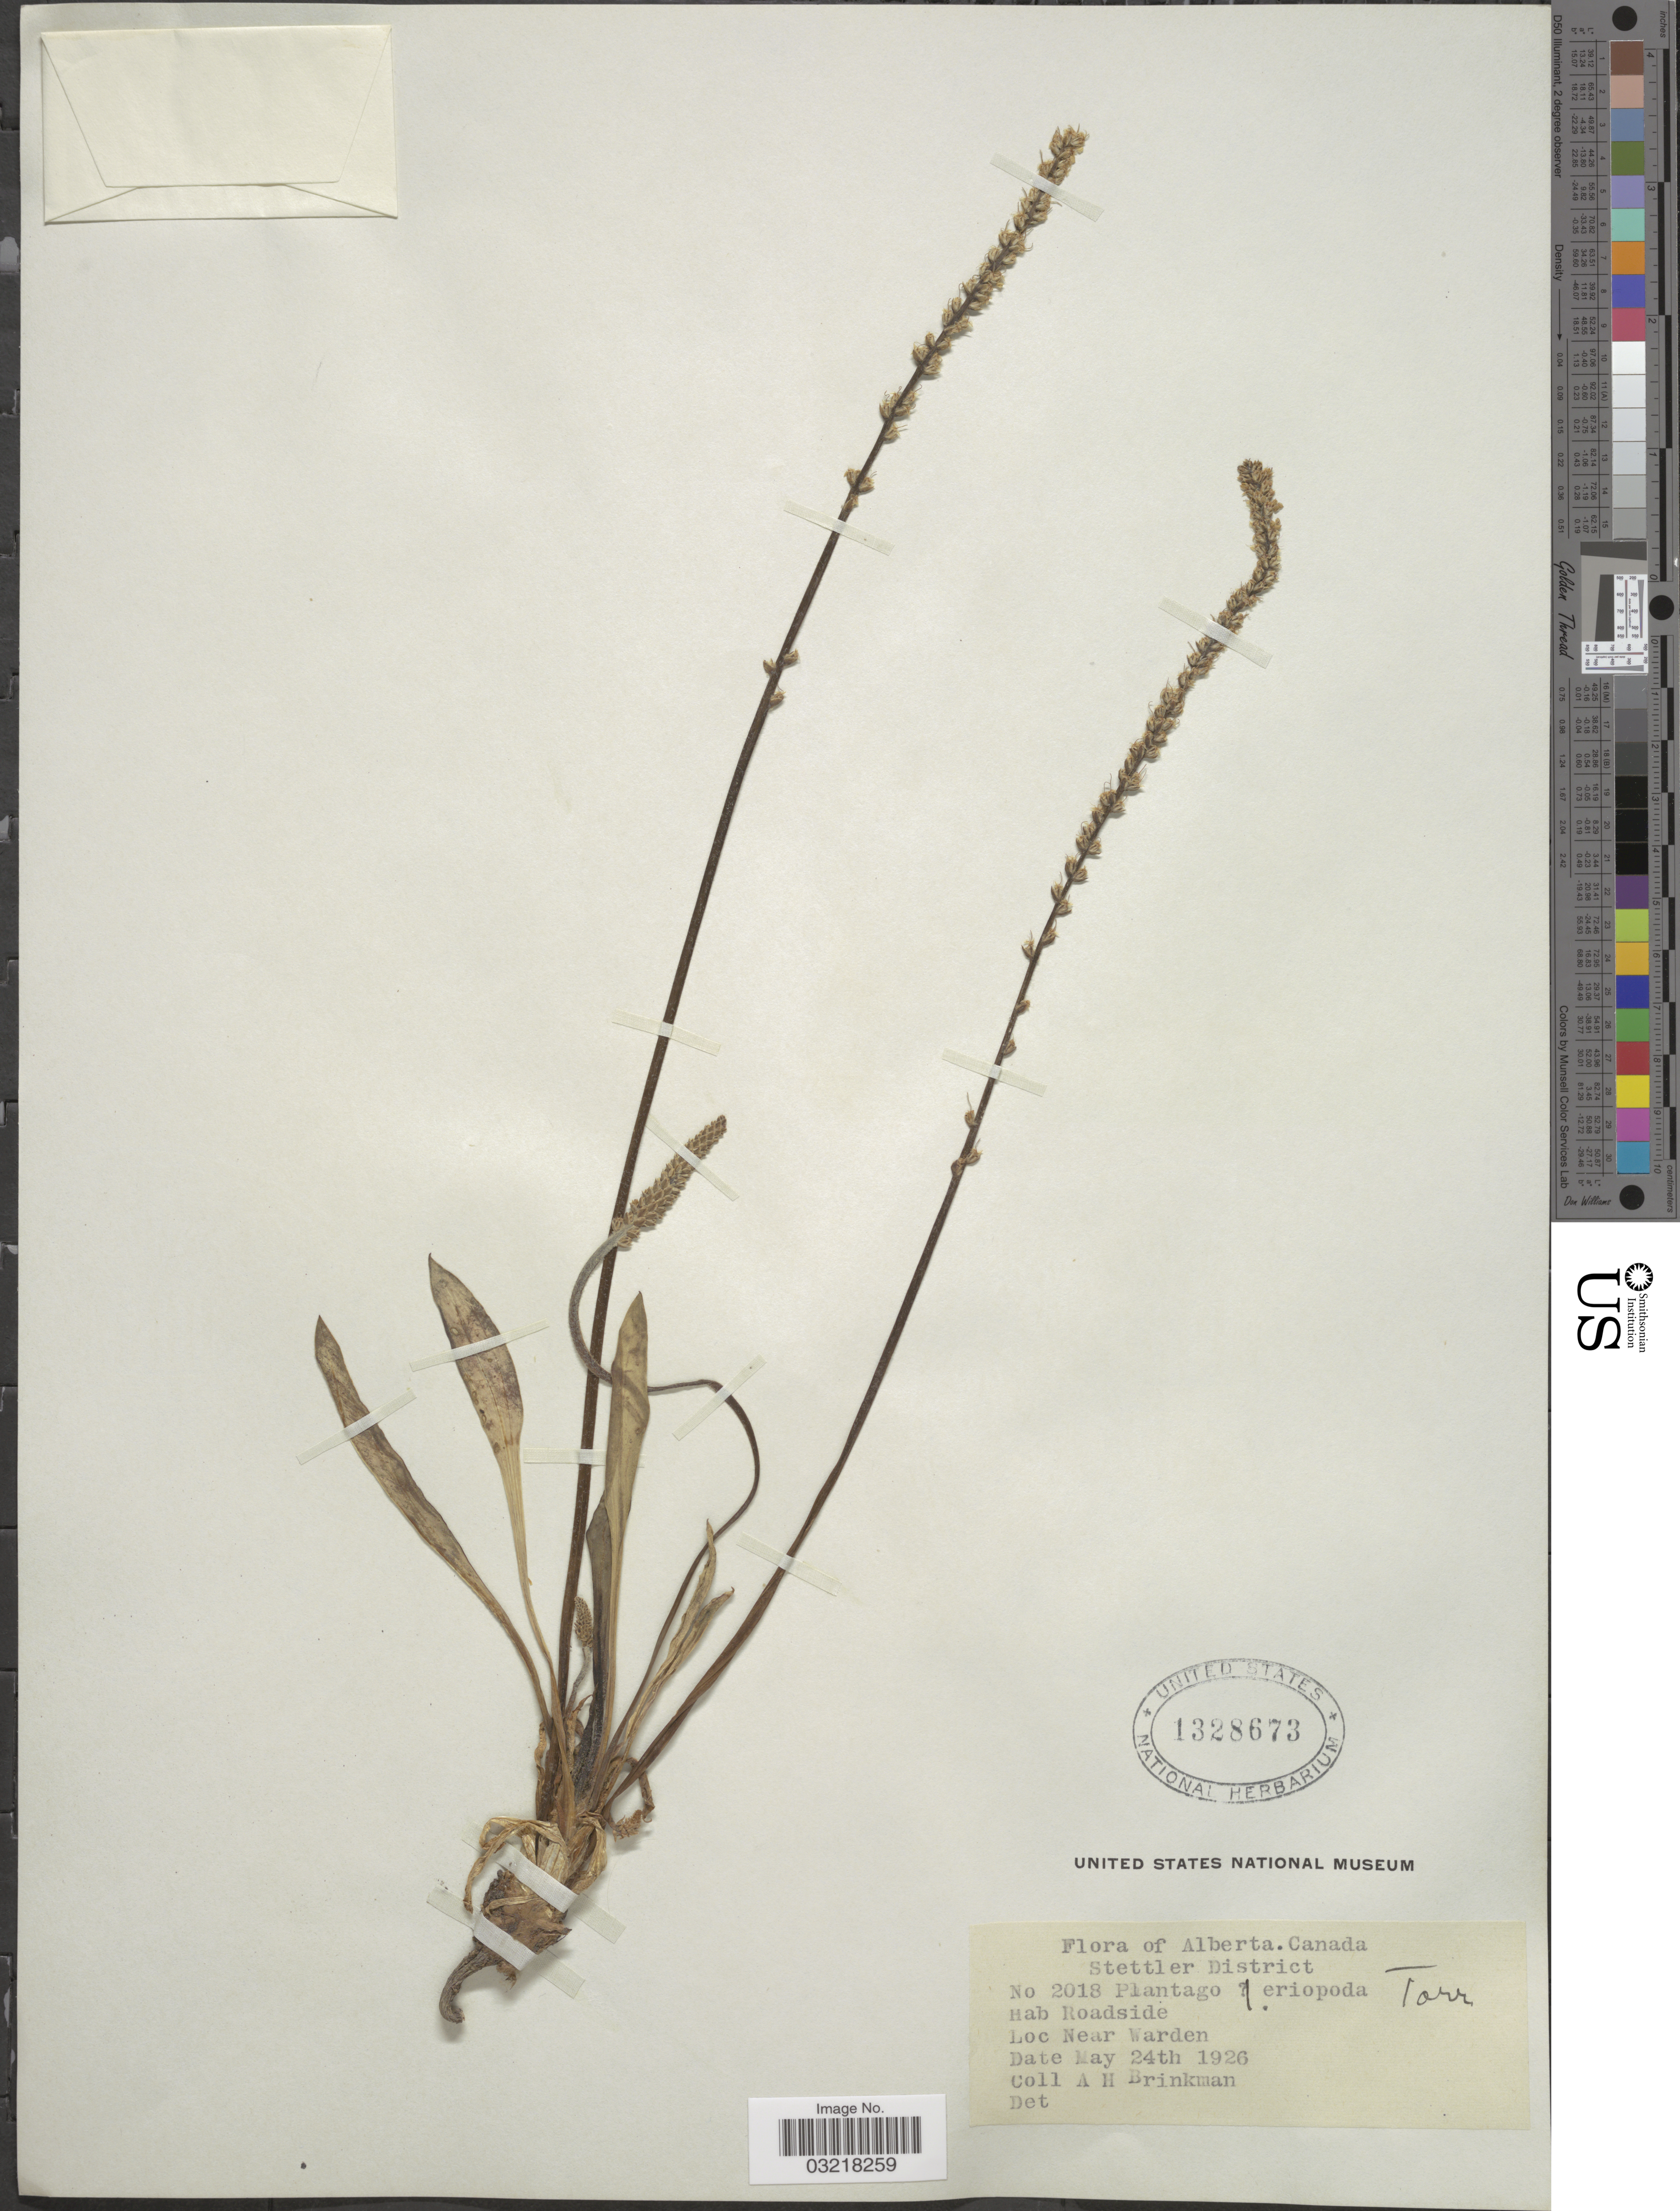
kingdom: Plantae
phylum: Tracheophyta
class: Magnoliopsida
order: Lamiales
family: Plantaginaceae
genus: Plantago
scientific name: Plantago eriopoda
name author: Torr.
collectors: A. Brinkman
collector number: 2018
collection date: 1926-05-24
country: Canada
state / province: Alberta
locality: Stettler District. Near Warden.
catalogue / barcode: US 1328673